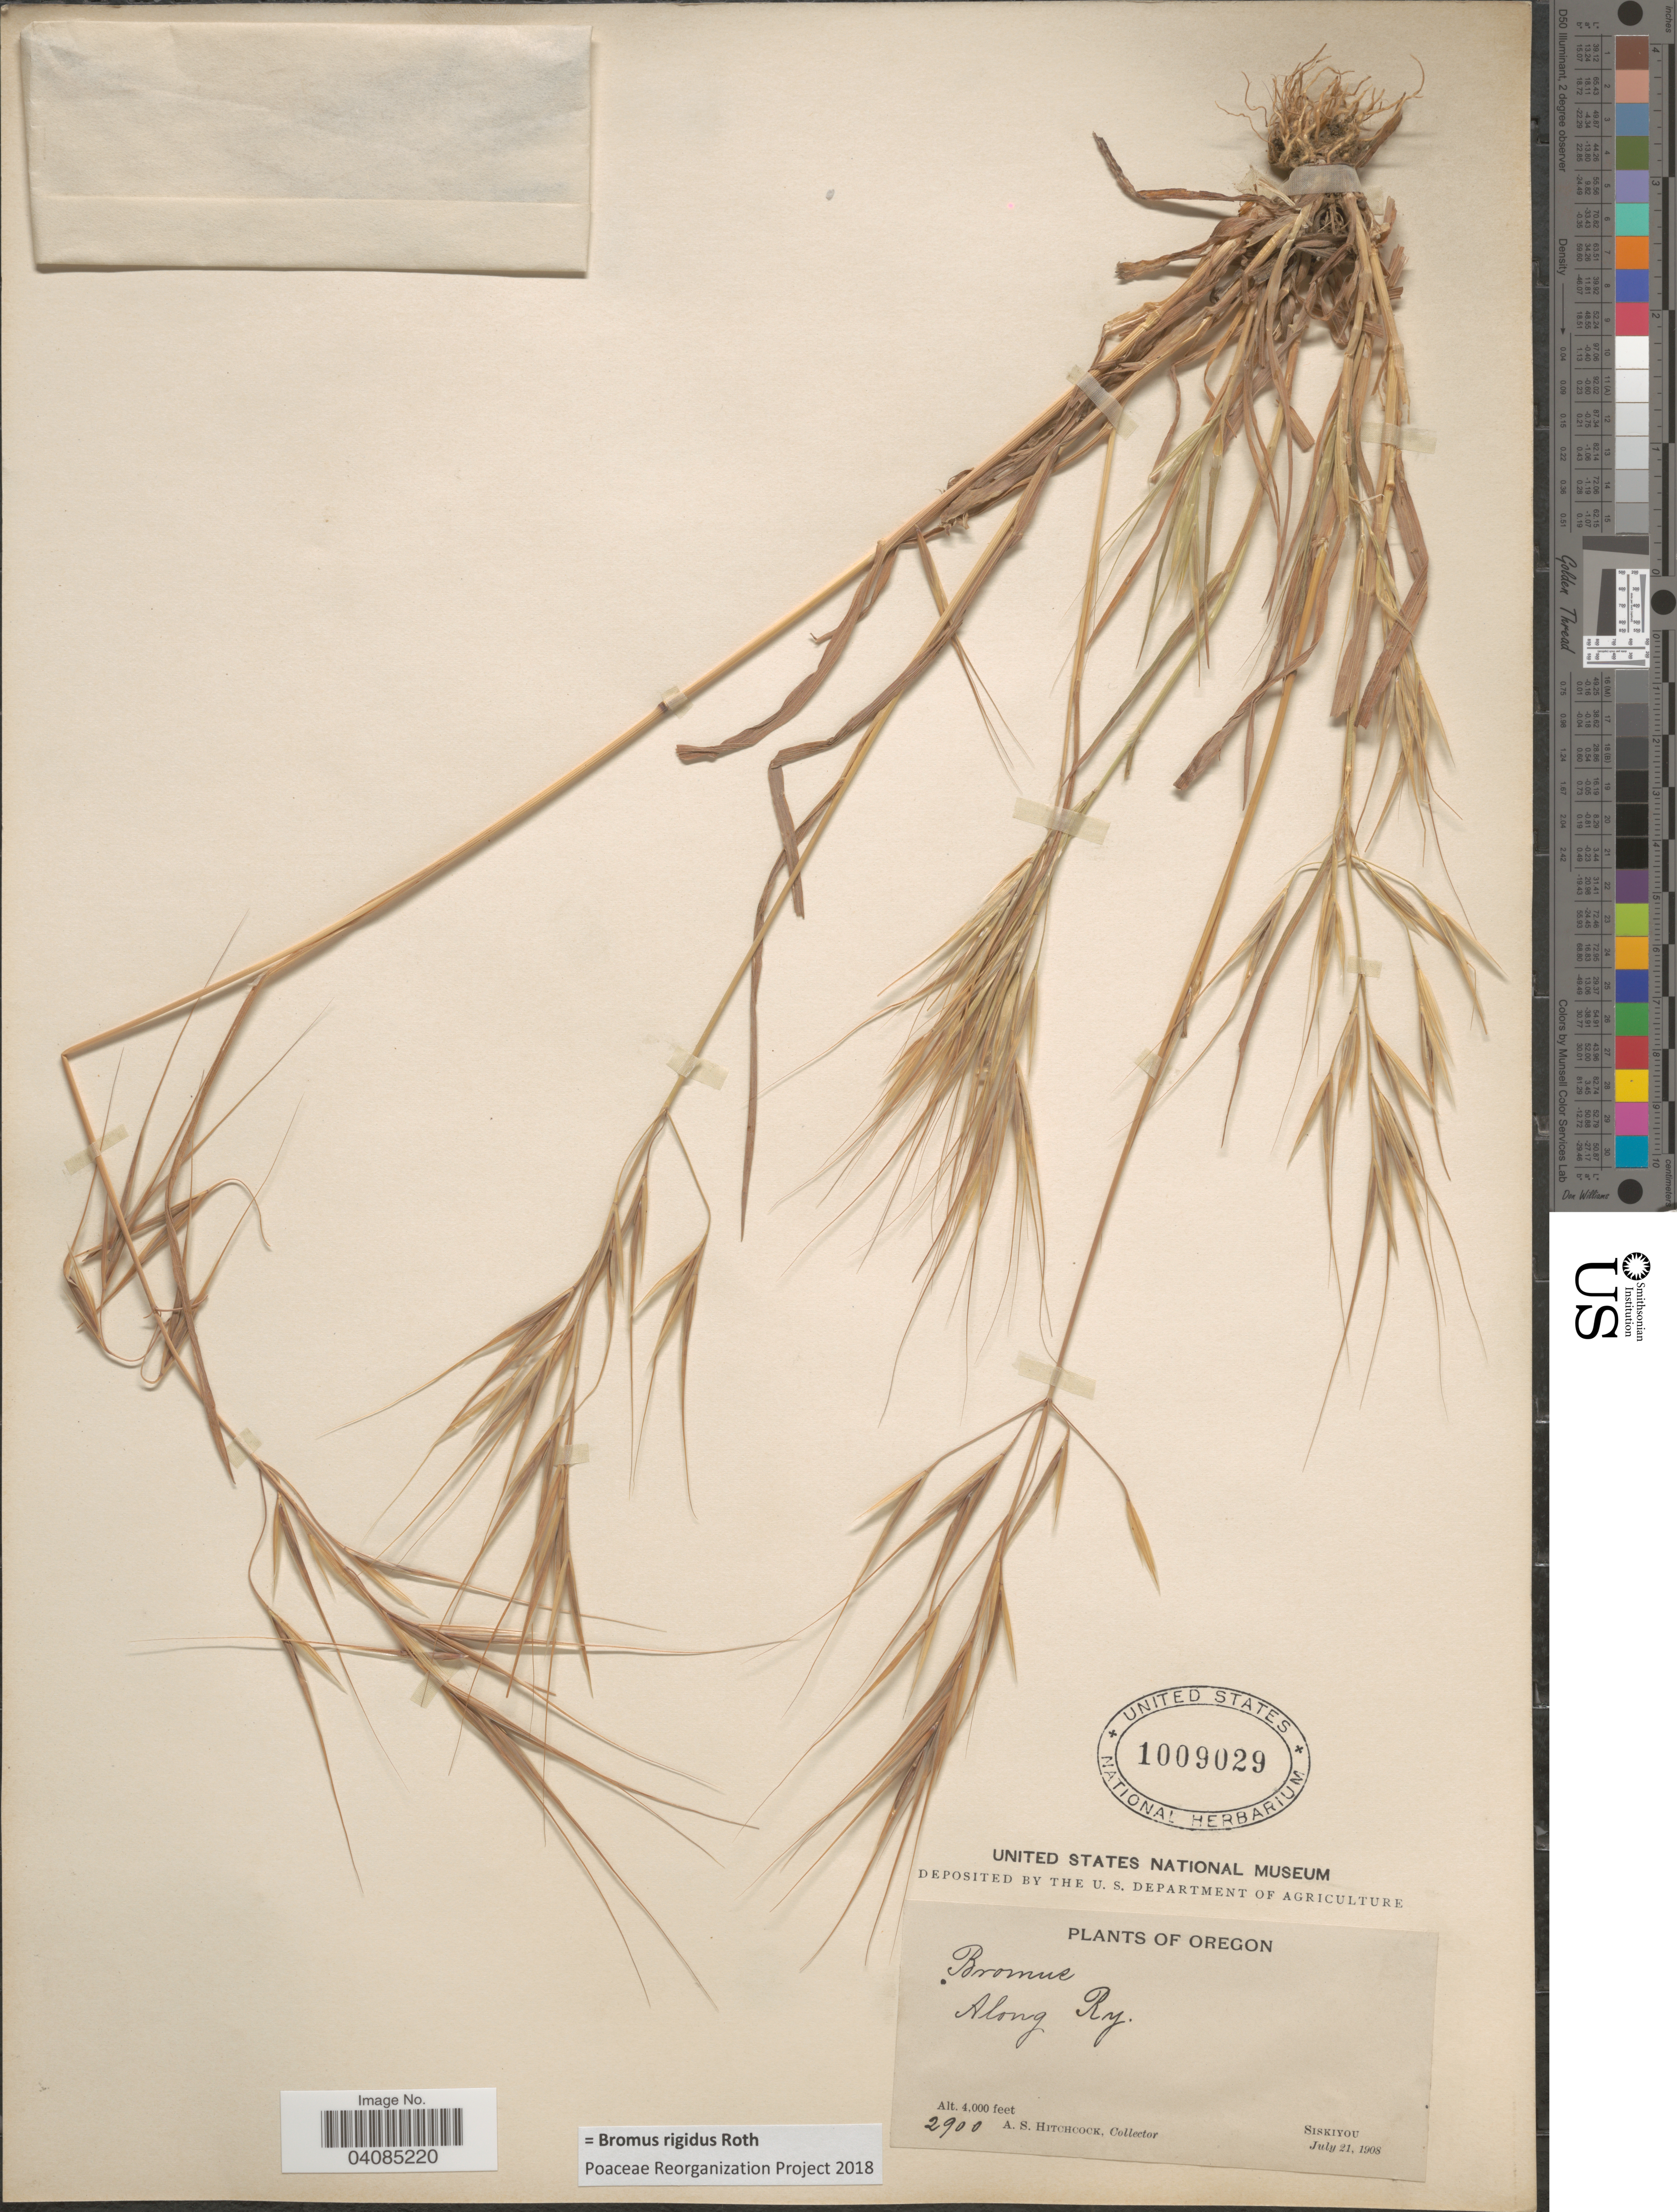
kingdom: Plantae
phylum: Tracheophyta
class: Liliopsida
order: Poales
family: Poaceae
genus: Bromus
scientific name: Bromus rigidus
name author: Roth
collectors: A. S. Hitchcock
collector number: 2900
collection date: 1908-07-21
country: United States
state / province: Oregon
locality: Along Ry. Siskiyou.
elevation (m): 1219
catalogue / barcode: US 1009029